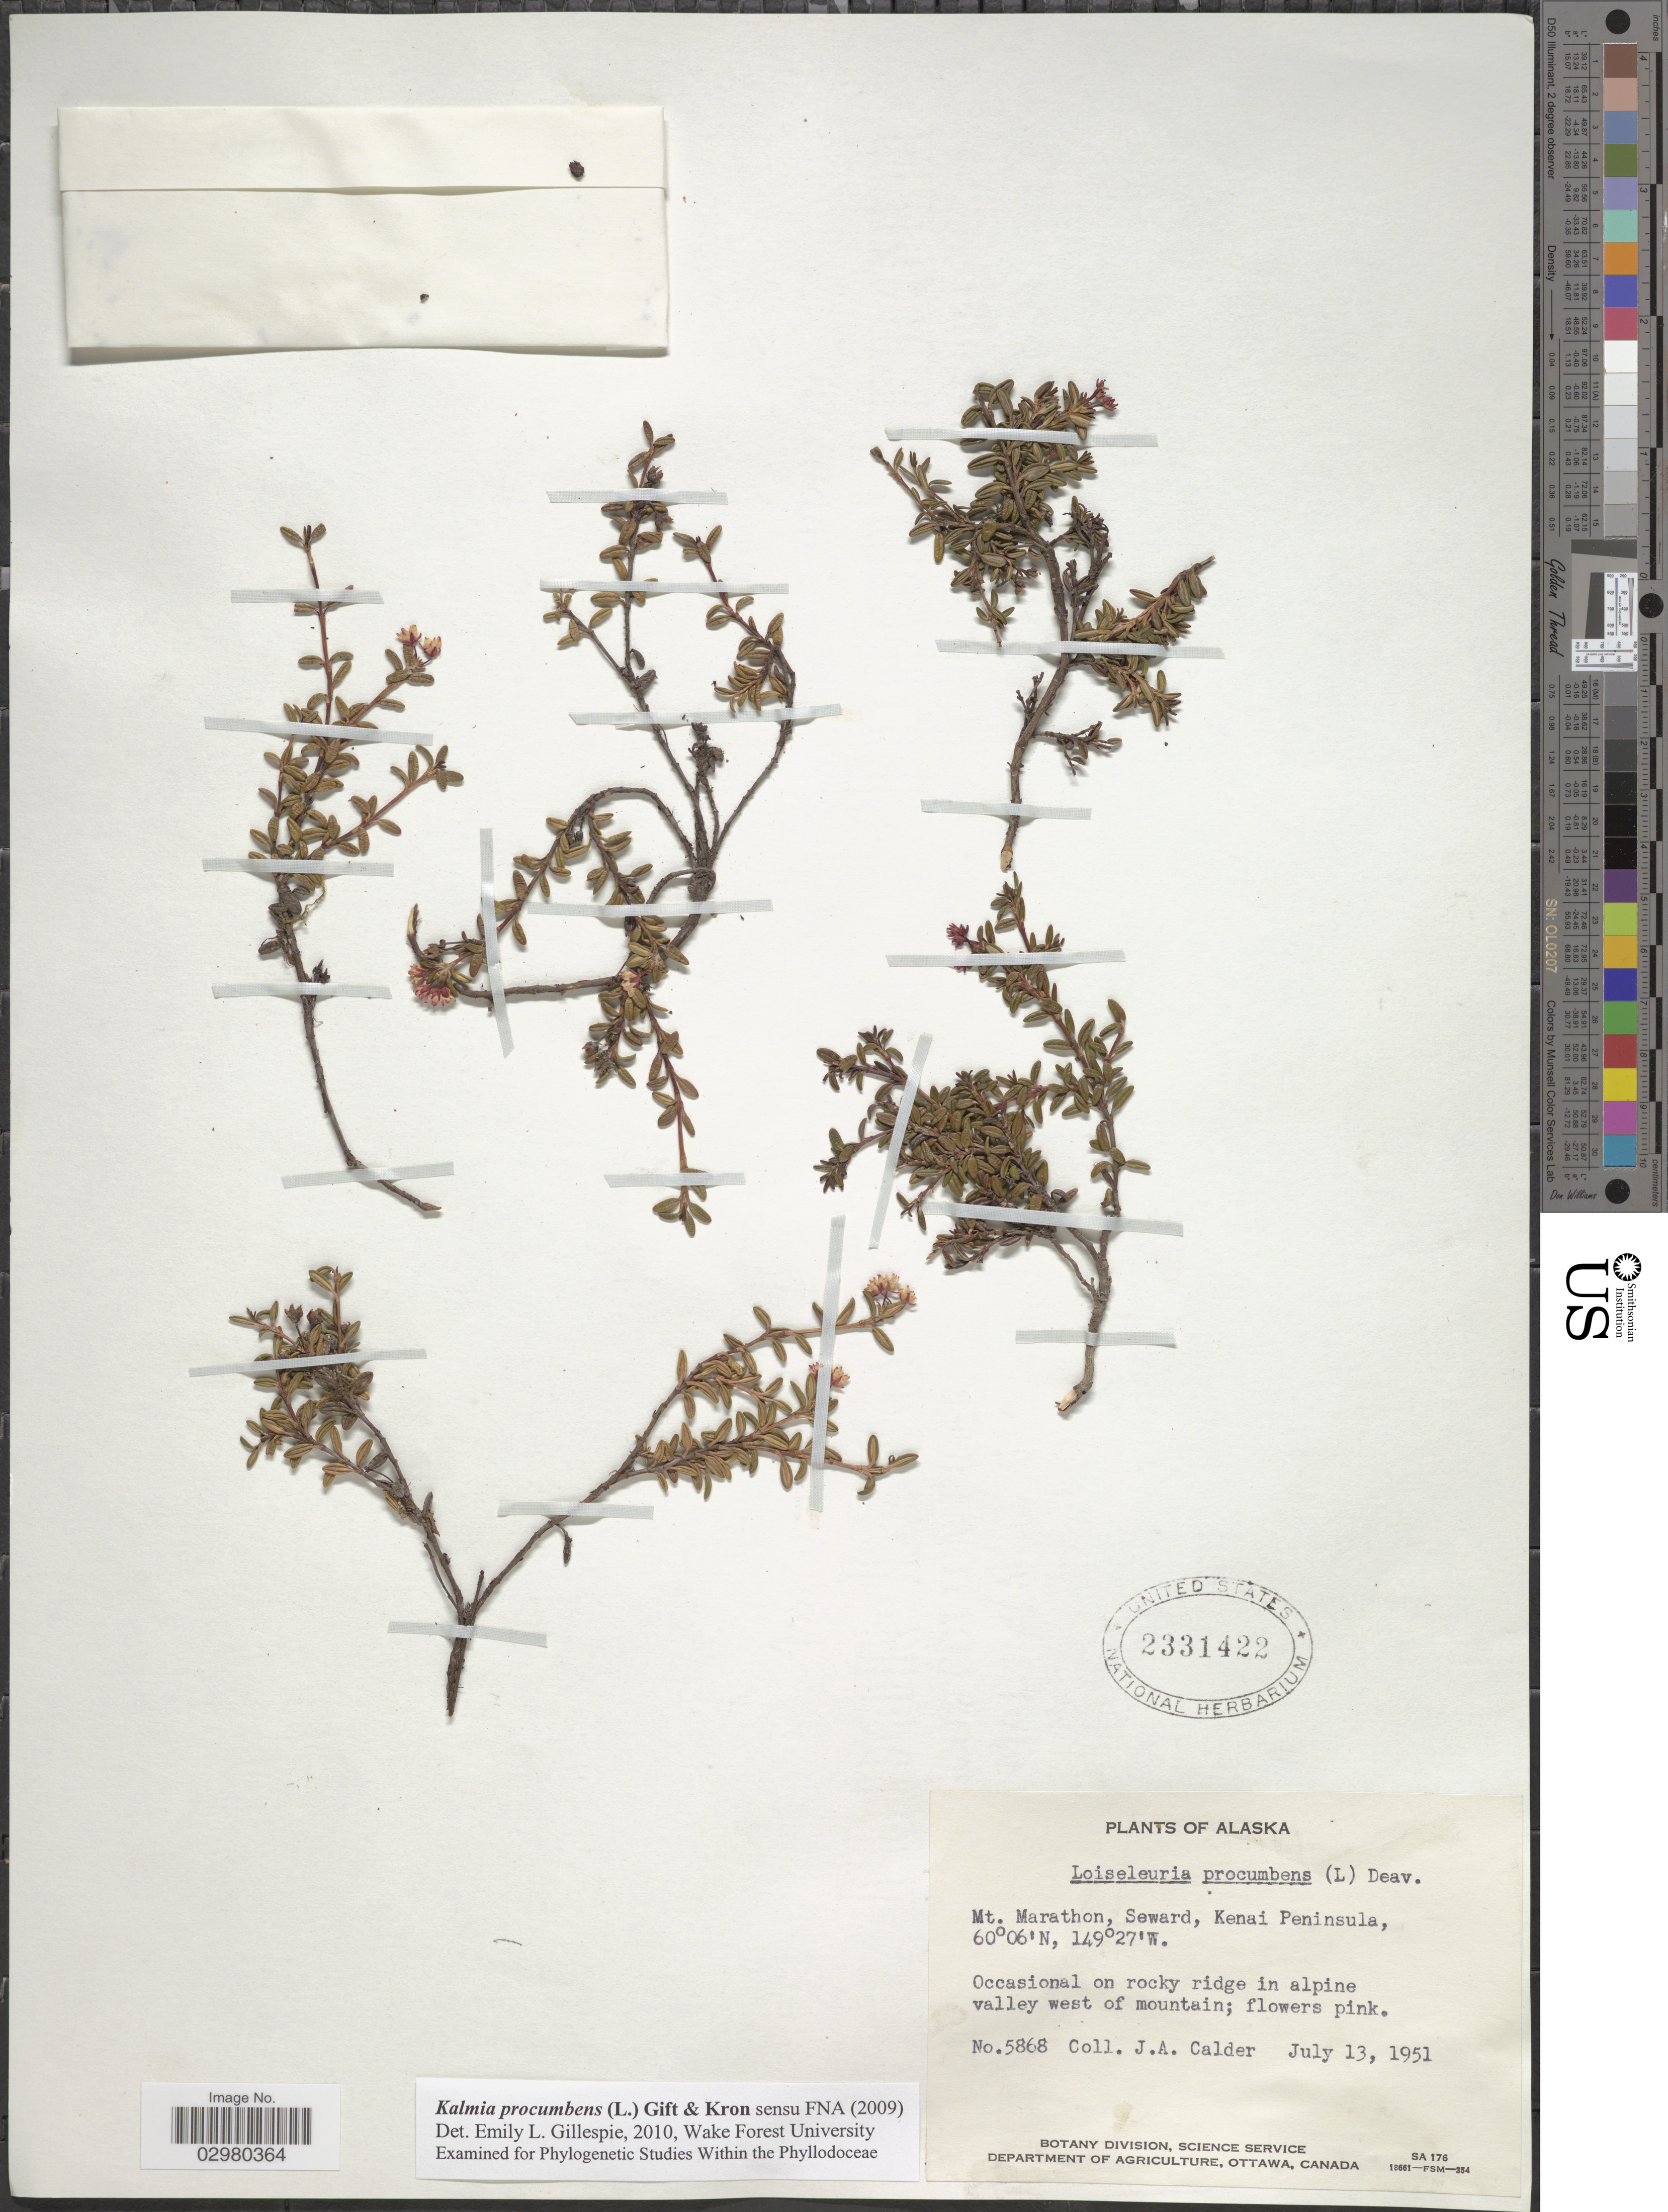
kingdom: Plantae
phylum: Tracheophyta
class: Magnoliopsida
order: Ericales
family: Ericaceae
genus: Loiseleuria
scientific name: Loiseleuria procumbens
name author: (L.) Desv.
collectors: J. A. Calder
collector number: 5868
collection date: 1951-07-13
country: United States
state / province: Alaska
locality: Mt. Marathon, Seward, Kenai Peninsula. Occasional on rocky ridge in alpine valley west of mountain.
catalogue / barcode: US 2331422